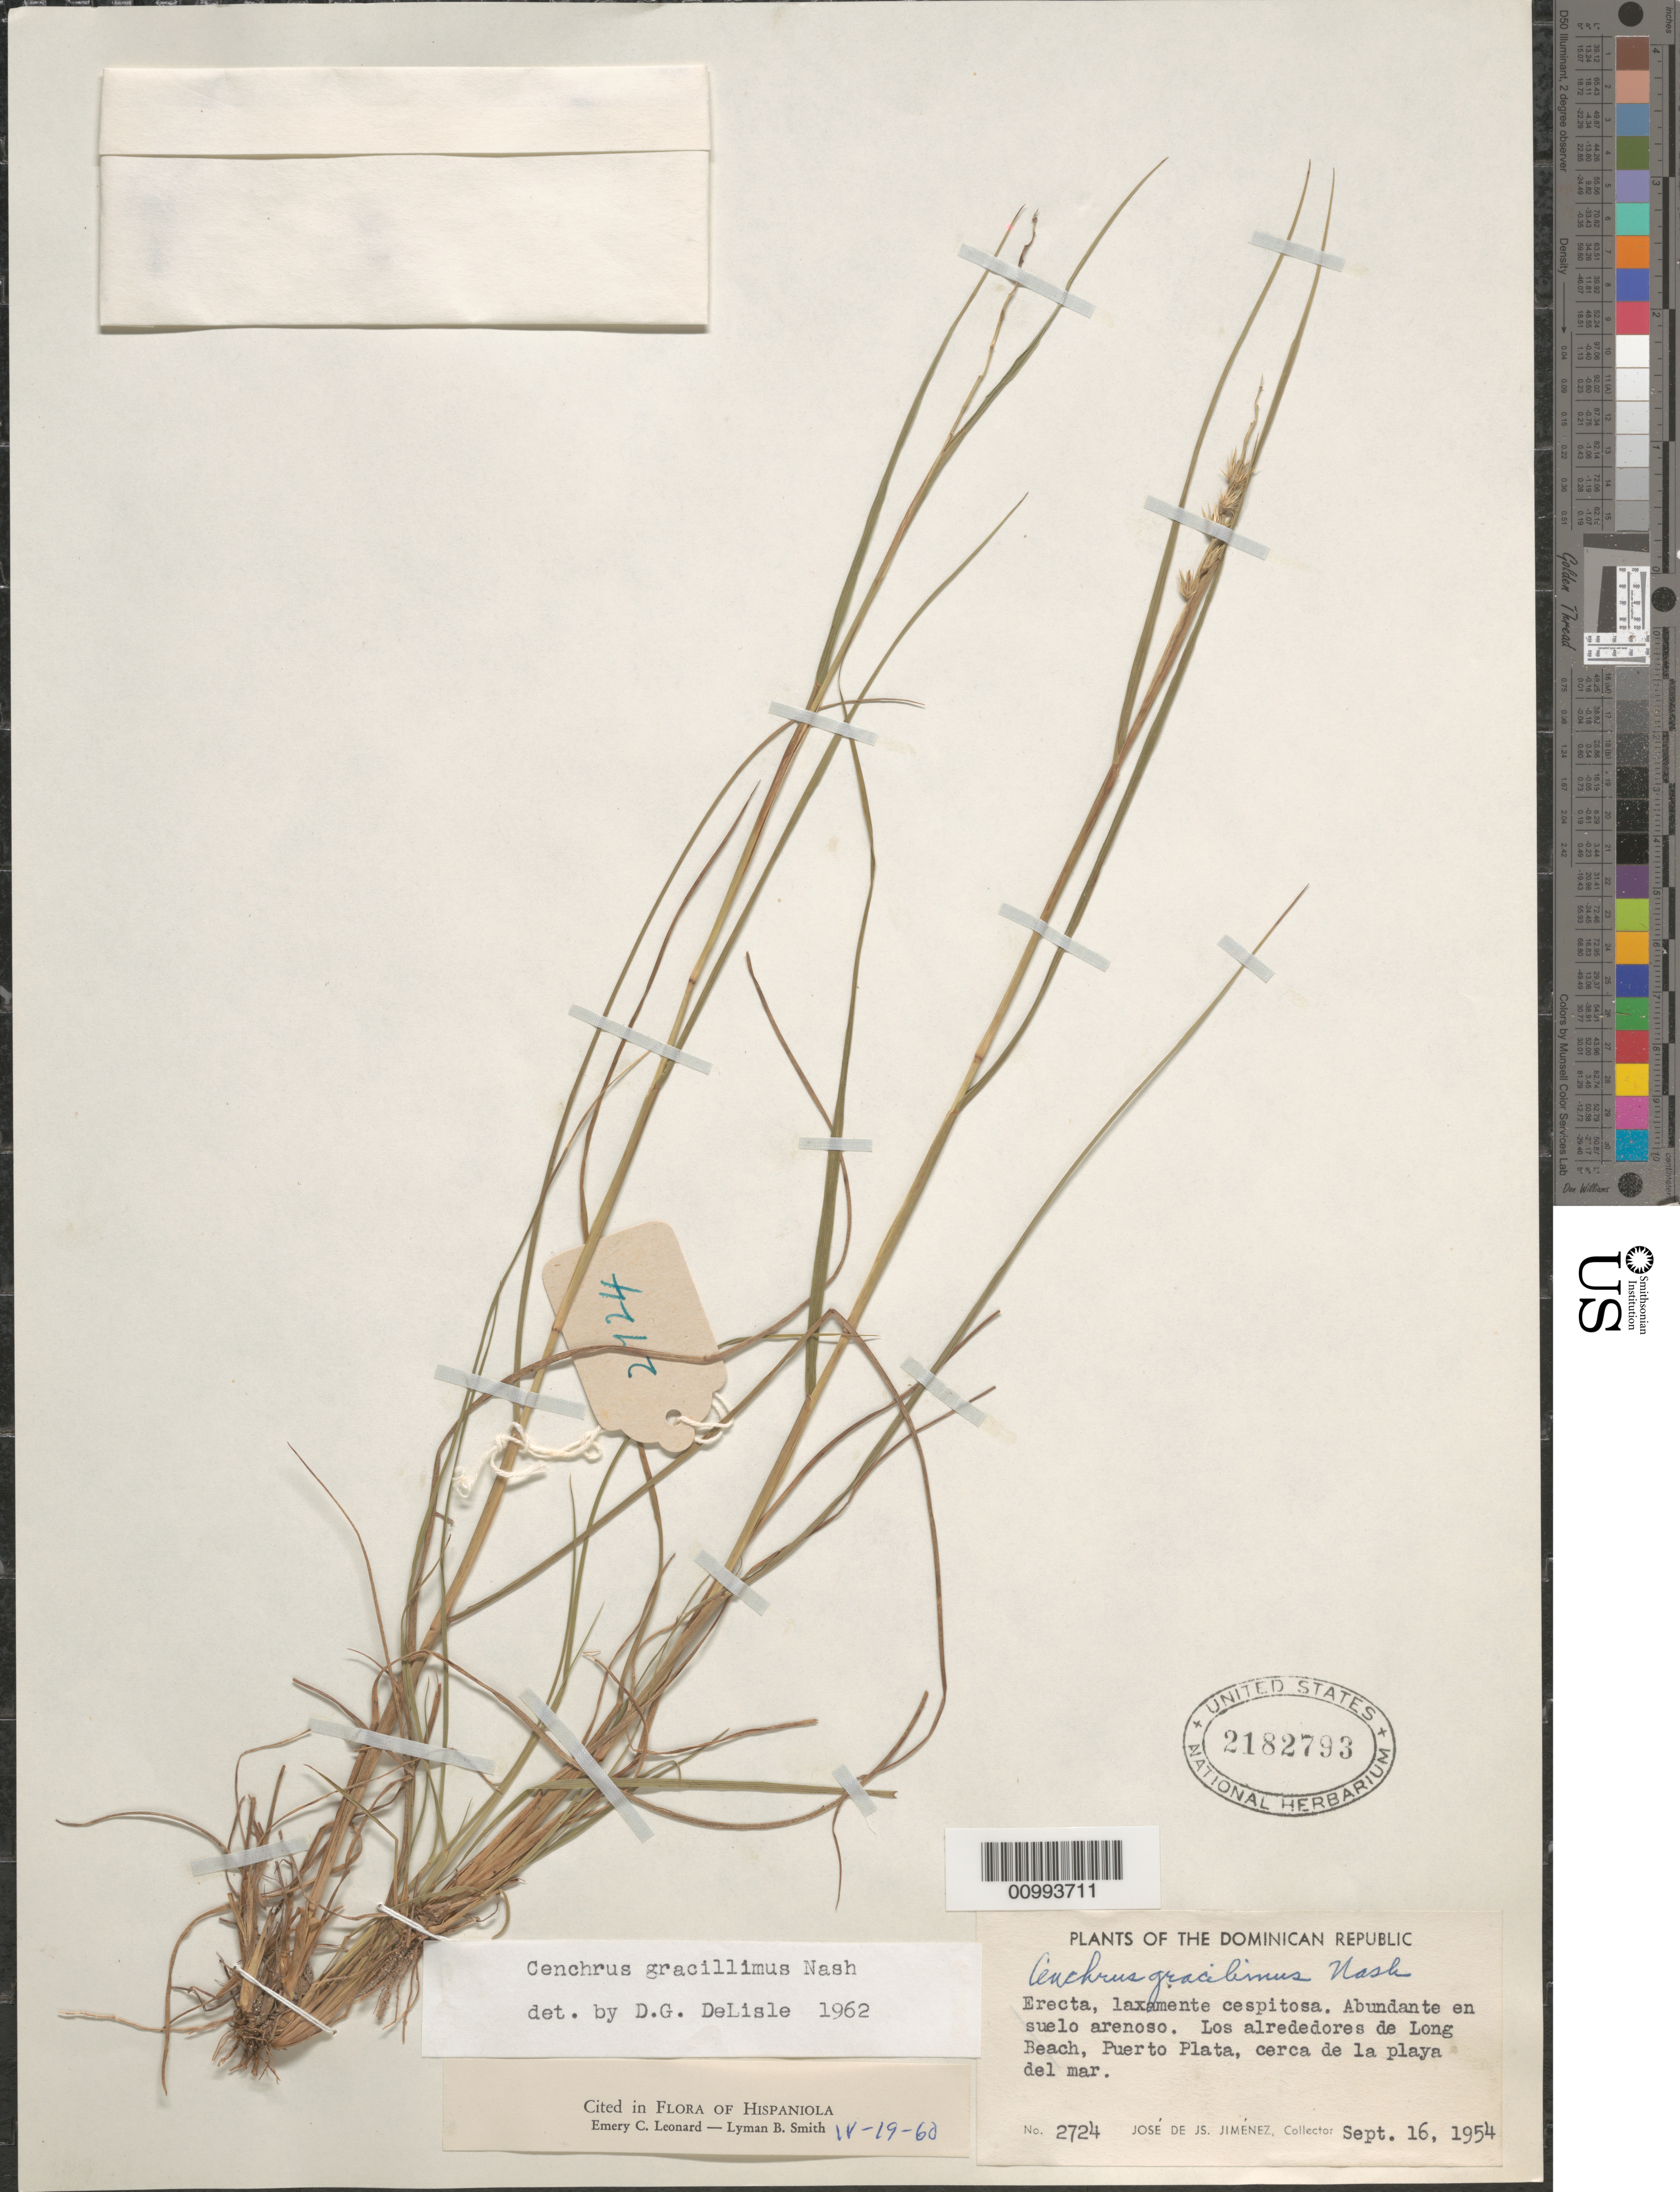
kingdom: Plantae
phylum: Tracheophyta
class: Liliopsida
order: Poales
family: Poaceae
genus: Cenchrus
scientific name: Cenchrus gracillimus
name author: Nash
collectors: J. J. Jiménez Almonte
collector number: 2724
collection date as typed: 16 Sep 1954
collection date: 1954-09-16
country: Dominican Republic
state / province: Puerto Plata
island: Hispaniola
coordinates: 0 N, 0 E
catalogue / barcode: US 2182793